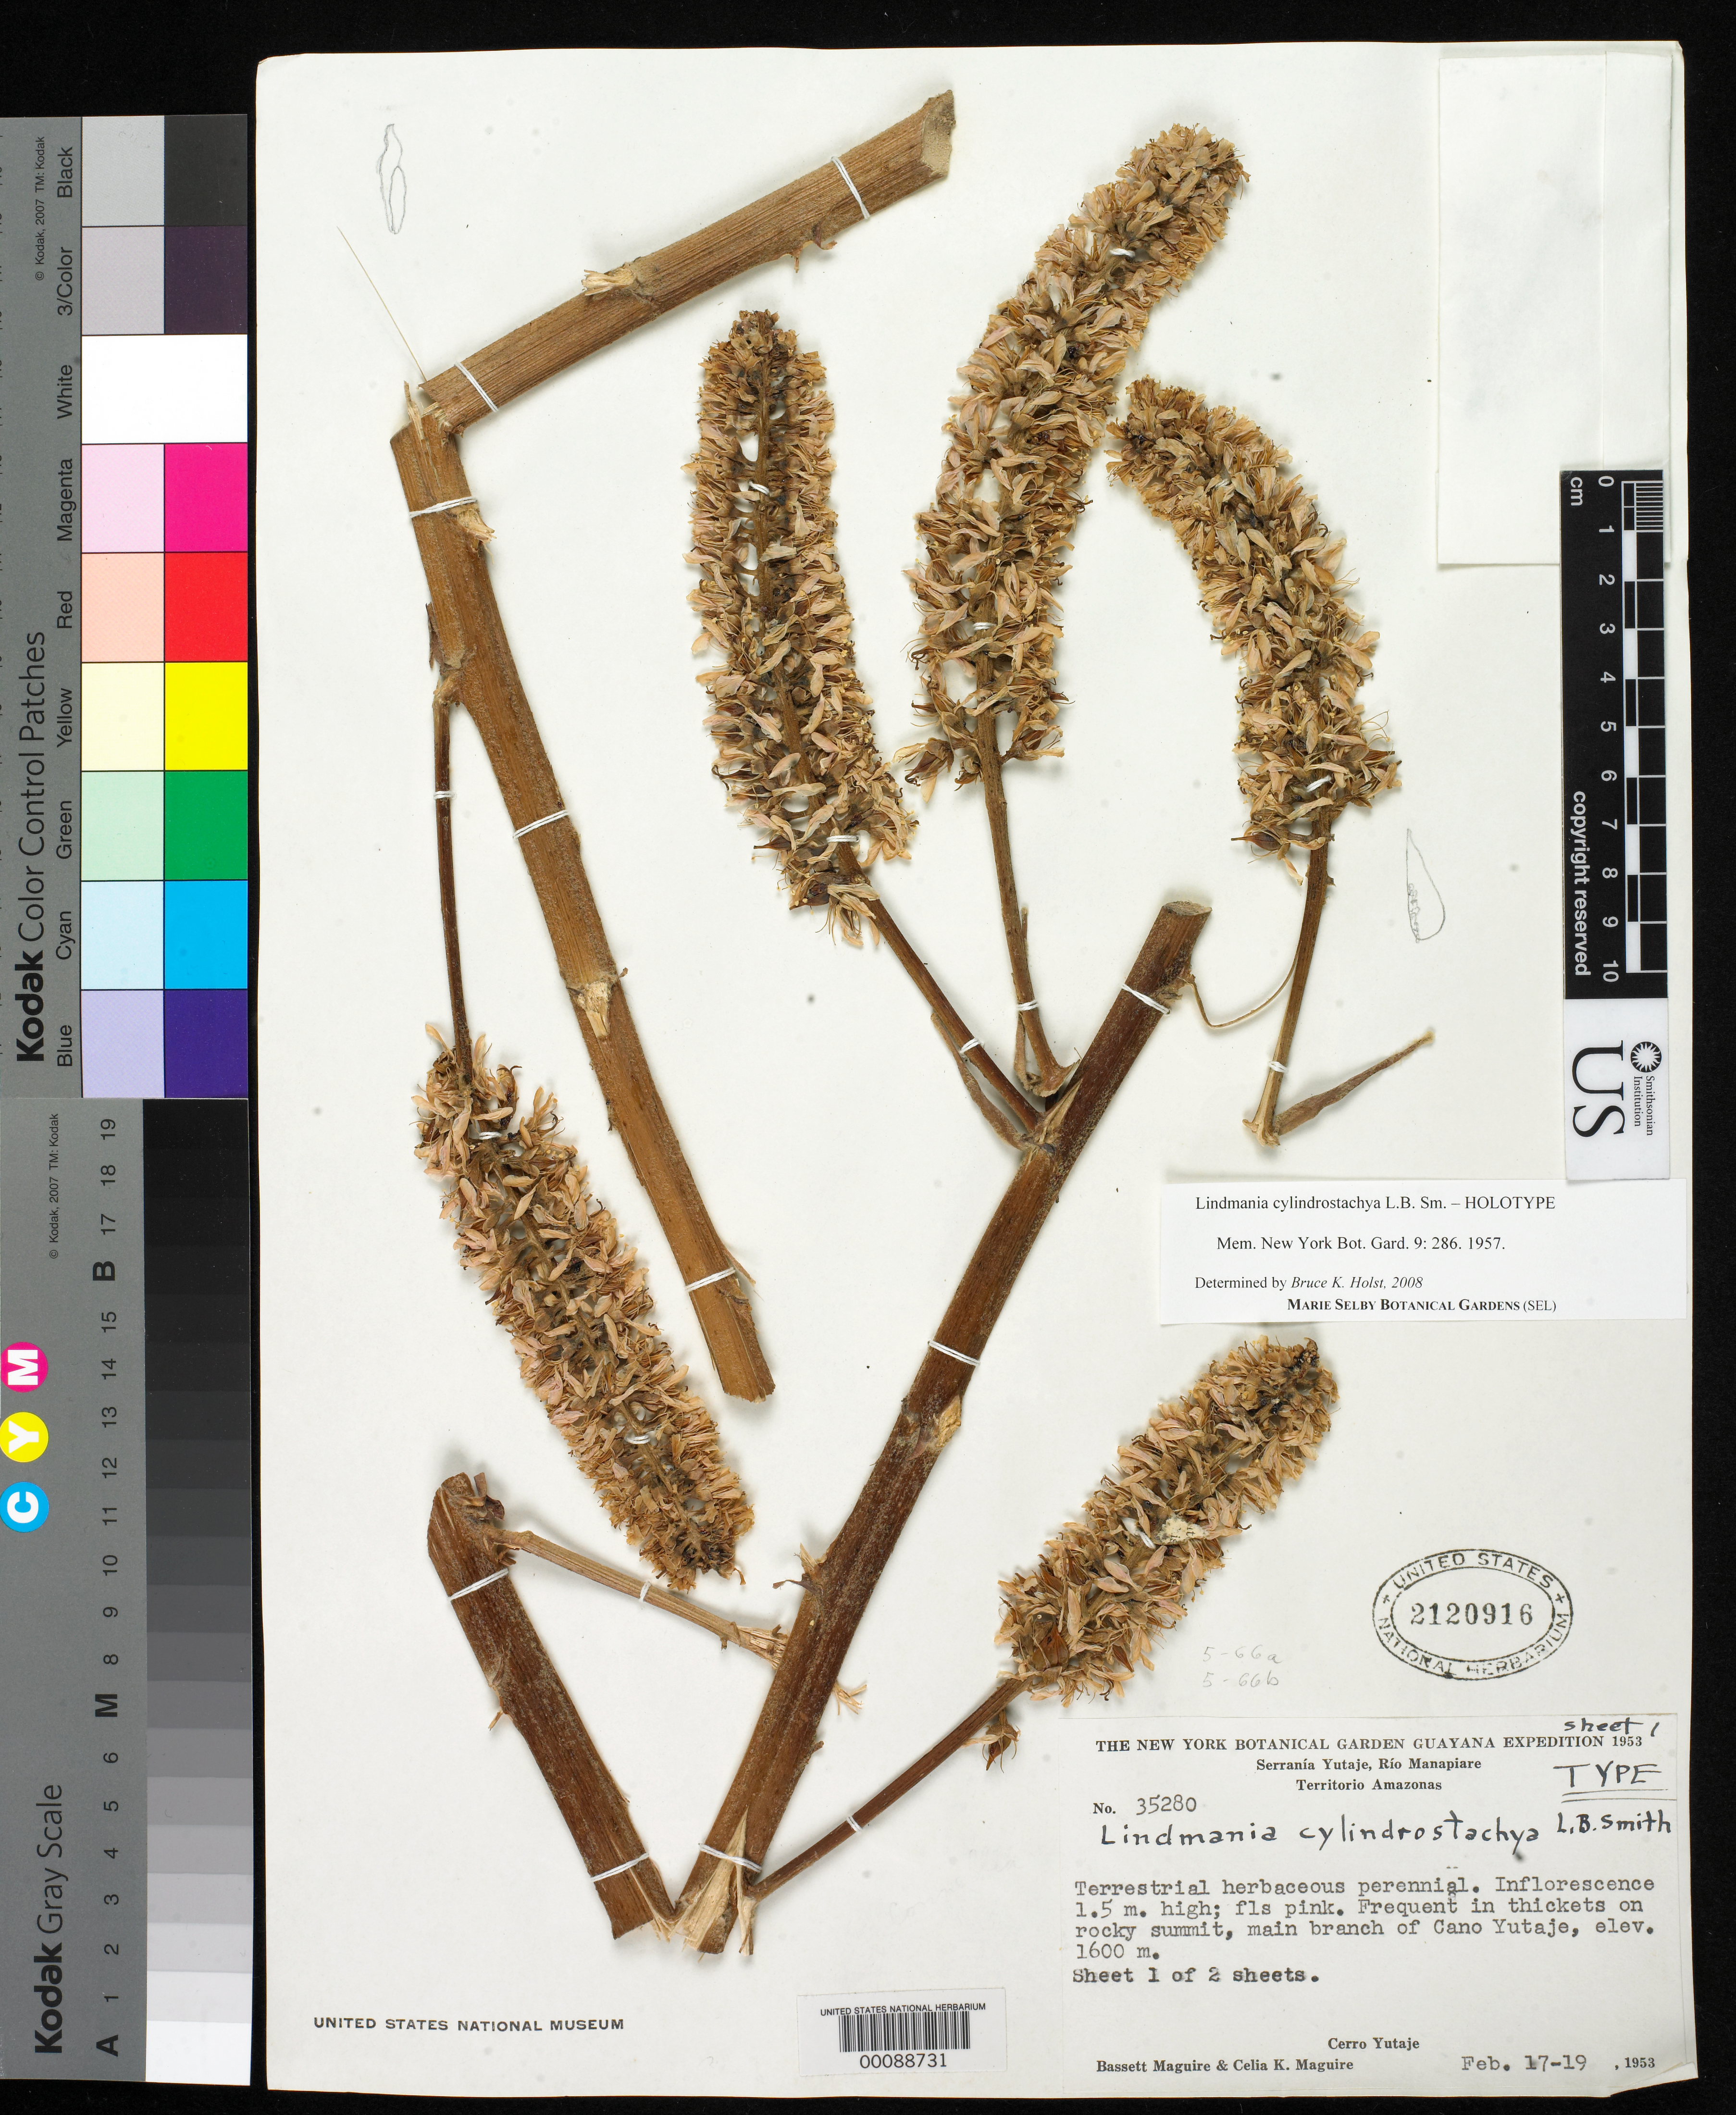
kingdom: Plantae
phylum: Tracheophyta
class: Liliopsida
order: Poales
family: Bromeliaceae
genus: Lindmania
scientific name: Lindmania cylindrostachya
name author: L.B. Sm.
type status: Holotype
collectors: B. Maguire & C. K. Maguire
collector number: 35280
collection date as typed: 17 Feb 1953 to 19 Feb 1953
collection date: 1953-02-17/1953-02-19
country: Venezuela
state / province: Amazonas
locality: Cerro Yutaje, Serrania Yatuje, Rio Manapiare.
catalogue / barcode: US 2120916